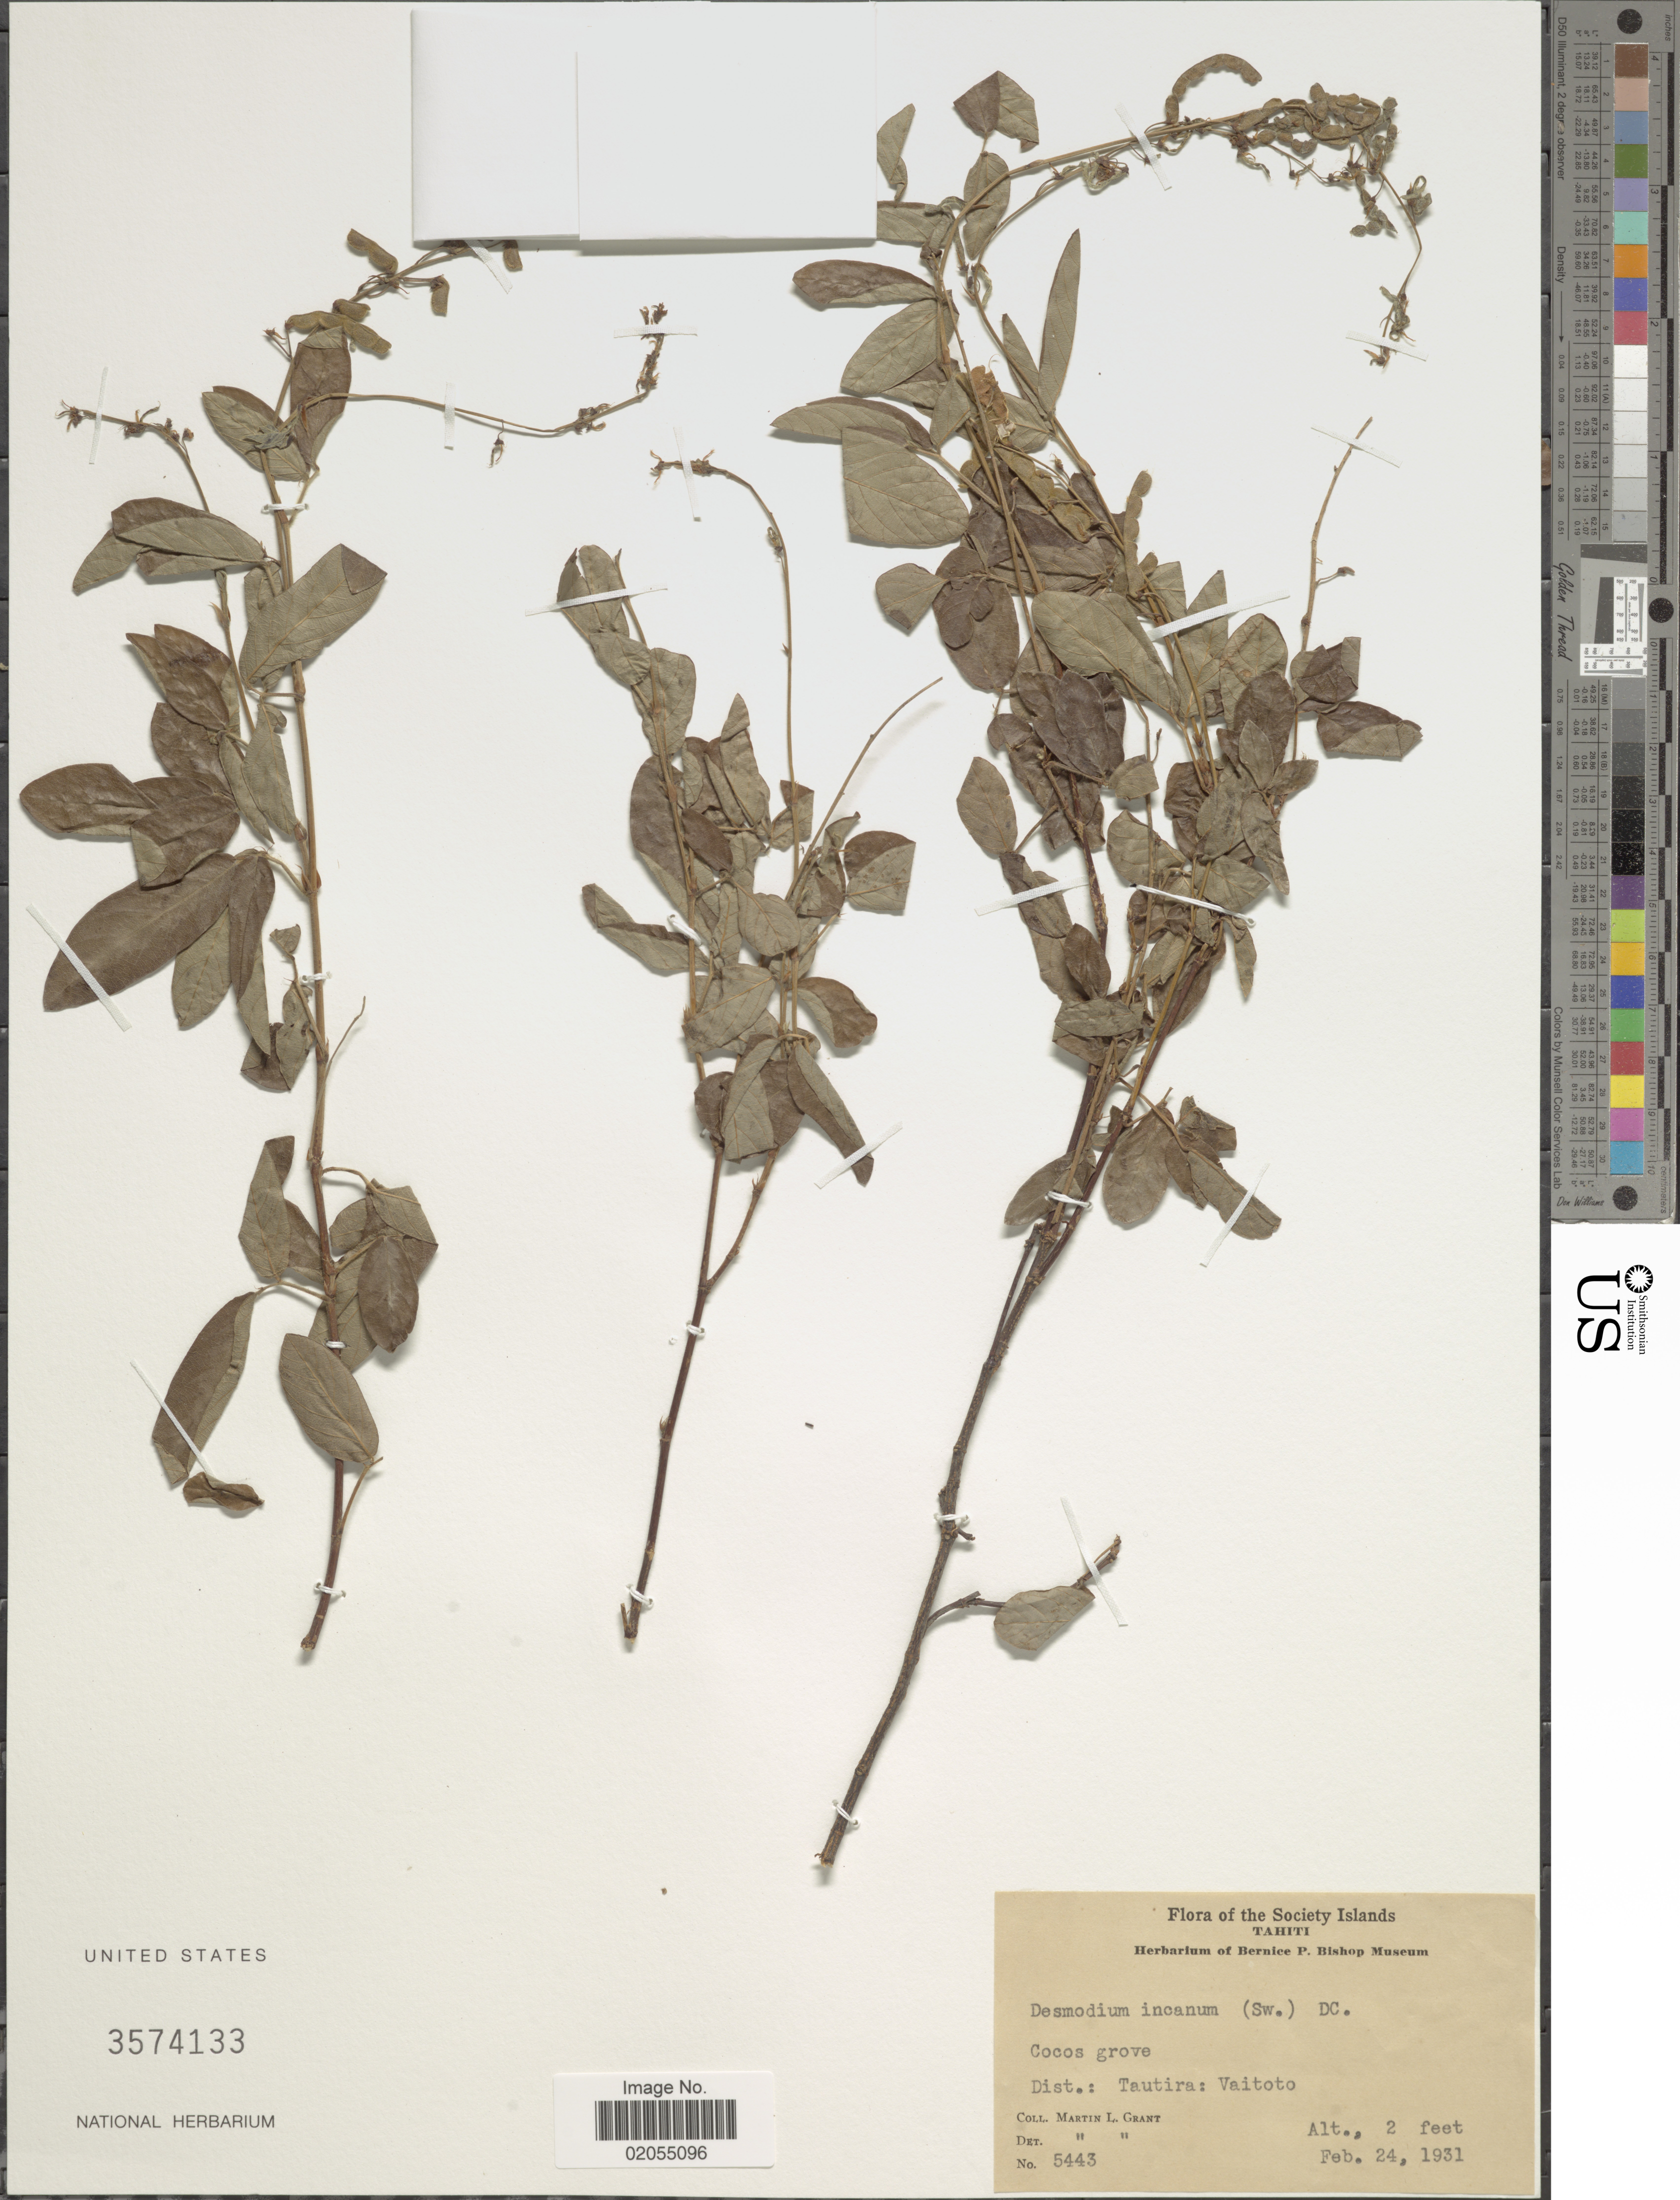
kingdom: Plantae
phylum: Tracheophyta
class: Magnoliopsida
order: Fabales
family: Fabaceae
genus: Desmodium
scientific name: Desmodium incanum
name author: (Sw.) DC.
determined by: Strong, M. T., (US), Smithsonian Institution - National Museum of Natural History (UNITED STATES)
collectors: M. L. Grant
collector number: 5443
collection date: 1931-02-24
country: French Polynesia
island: Tahiti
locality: Society Islands. Tahiti. Dist.: Tautira: Vaitoto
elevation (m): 1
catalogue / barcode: US 3574133